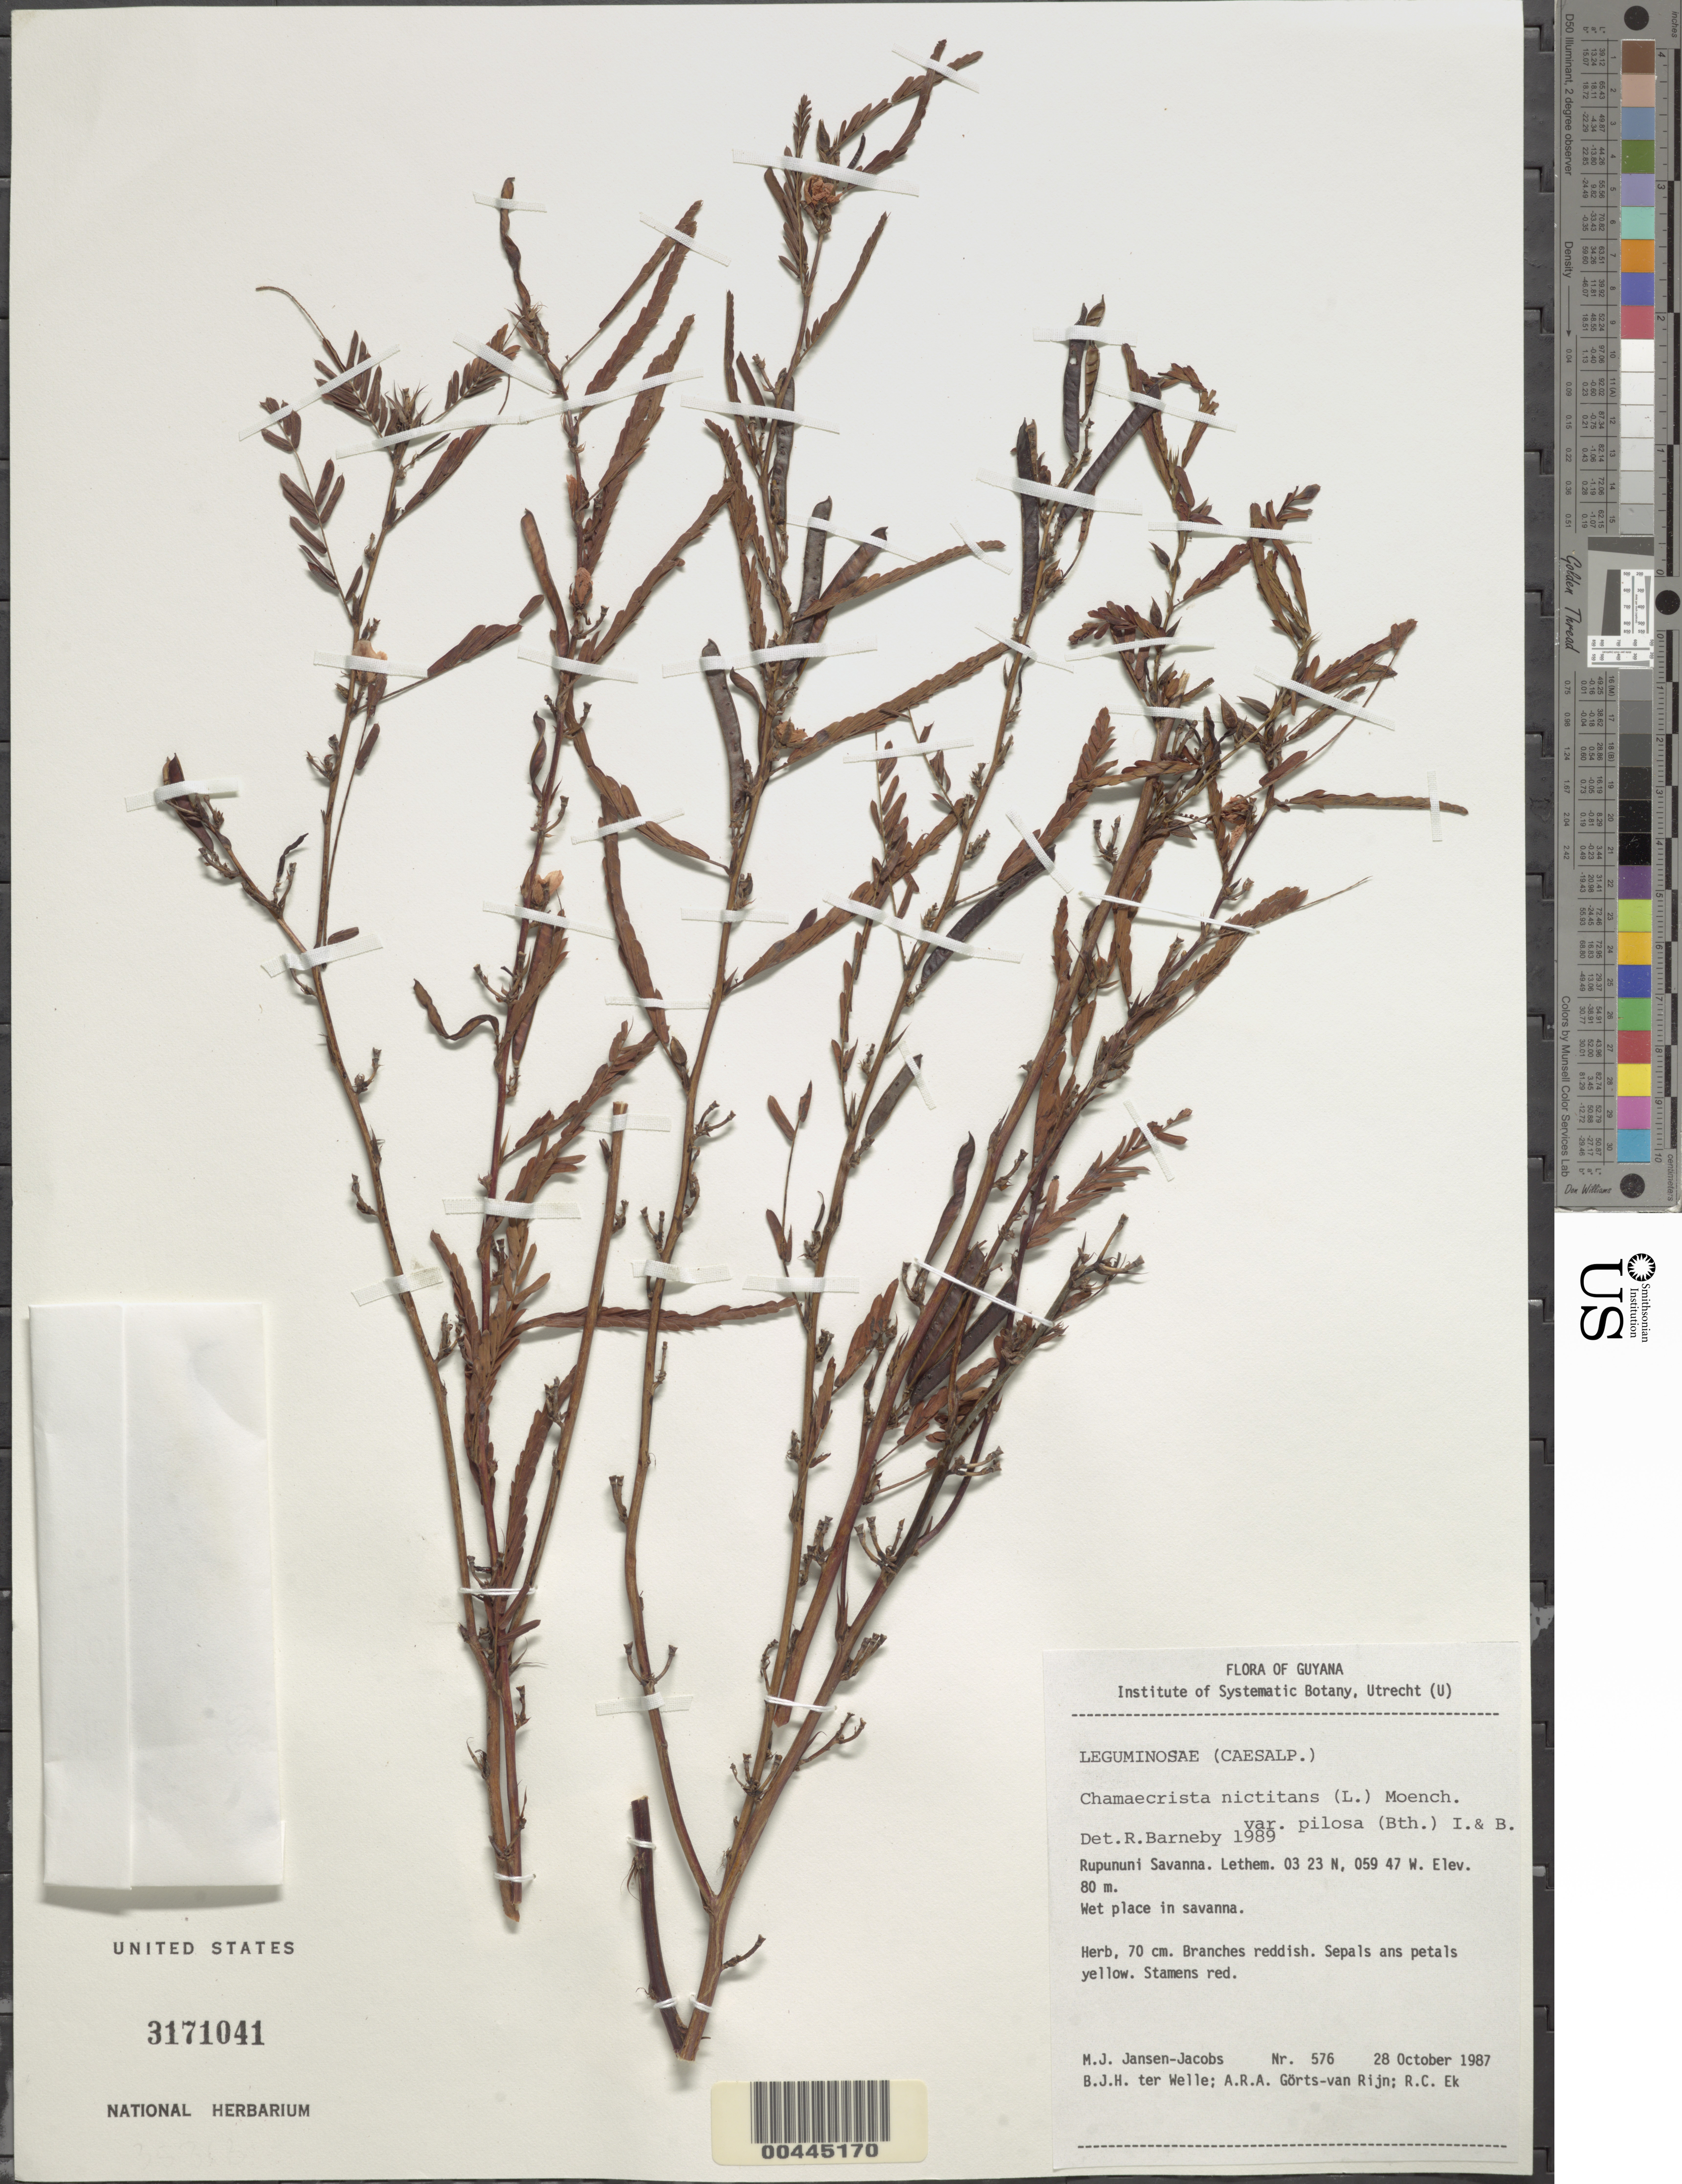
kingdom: Plantae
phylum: Tracheophyta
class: Magnoliopsida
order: Fabales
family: Fabaceae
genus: Chamaecrista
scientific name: Chamaecrista nictitans var. pilosa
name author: (Benth.) H.S. Irwin & Barneby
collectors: M. J. Jansen-Jacobs, B. Welle, A. .R. A. Görts-van Rijn & R. C. Ek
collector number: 576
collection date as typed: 28 Oct 1987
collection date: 1987-10-28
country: Guyana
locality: Rupununi savanna, lethem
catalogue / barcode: US 3171041